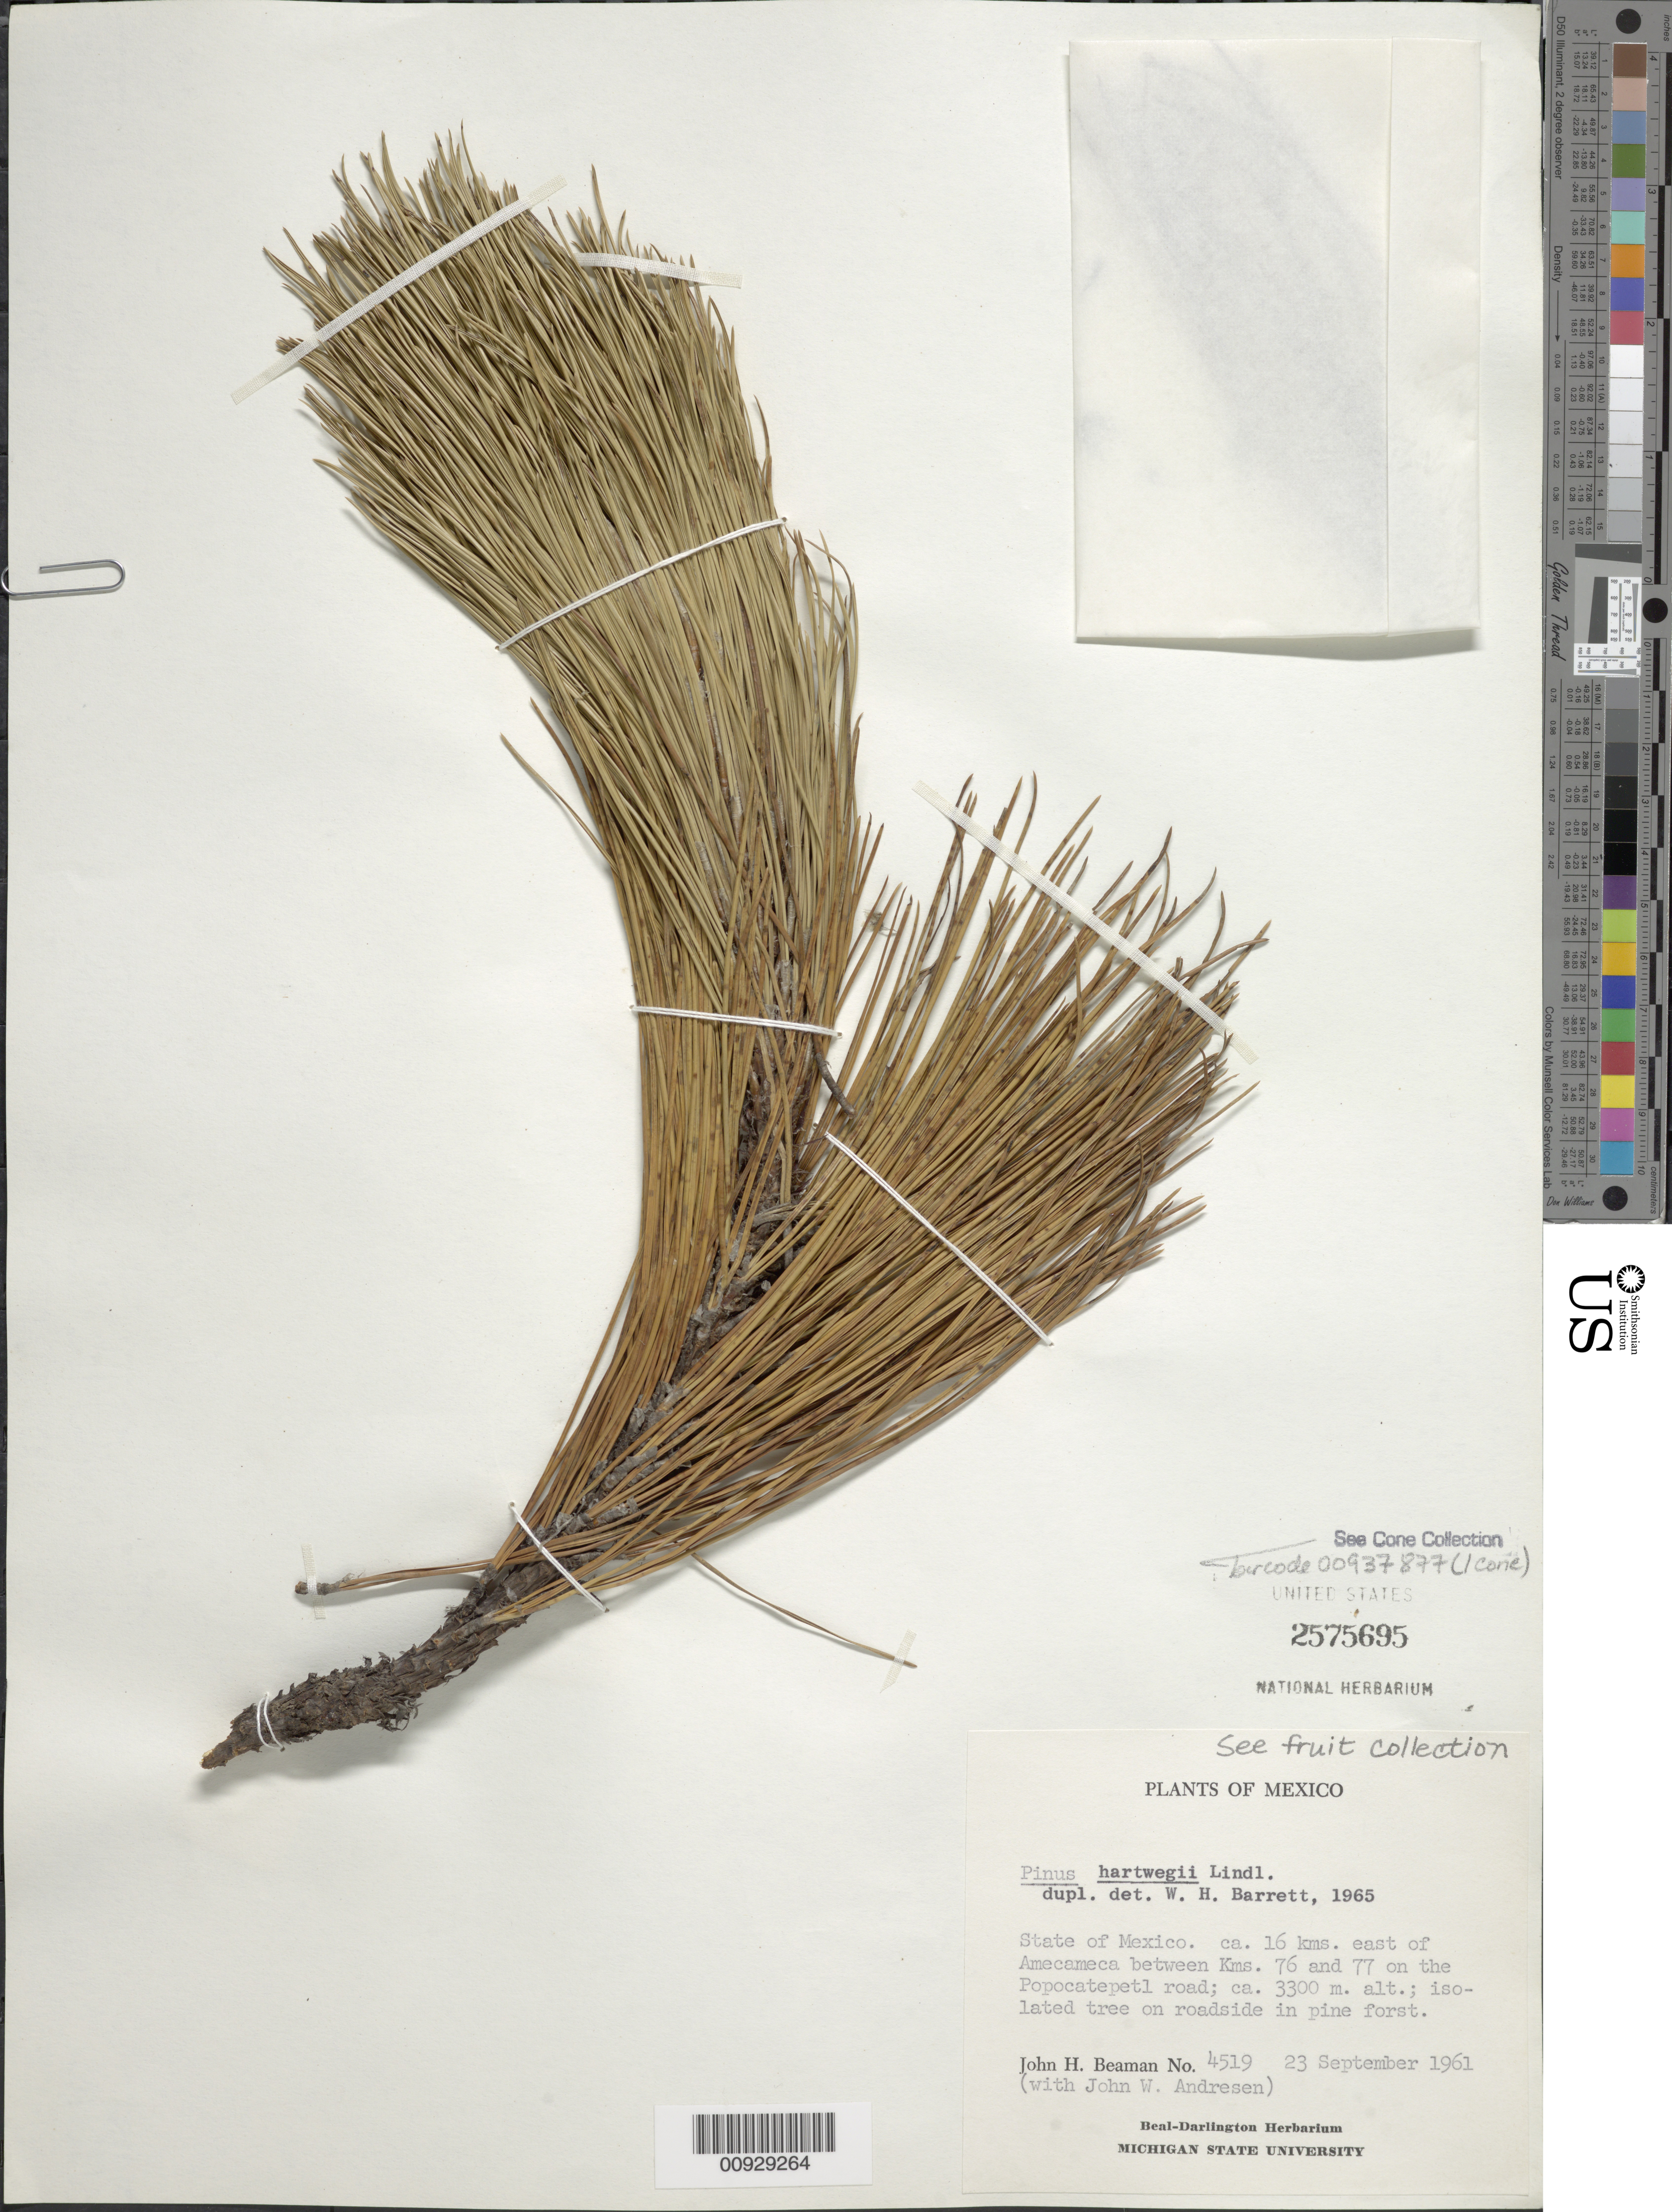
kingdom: Plantae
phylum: Tracheophyta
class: Pinopsida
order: Pinales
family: Pinaceae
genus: Pinus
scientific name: Pinus hartwegii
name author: Lindl.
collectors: J. H. Beaman & J. Andrésen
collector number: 4519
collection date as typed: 23 Sep 1961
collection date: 1961-09-23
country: Mexico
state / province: México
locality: Ca. 16 kms. East of Amecameca between Kms. 76 and 77 on the Popocatepetl road.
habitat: Isolated tree on roadside in pine forest.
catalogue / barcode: US 2575695